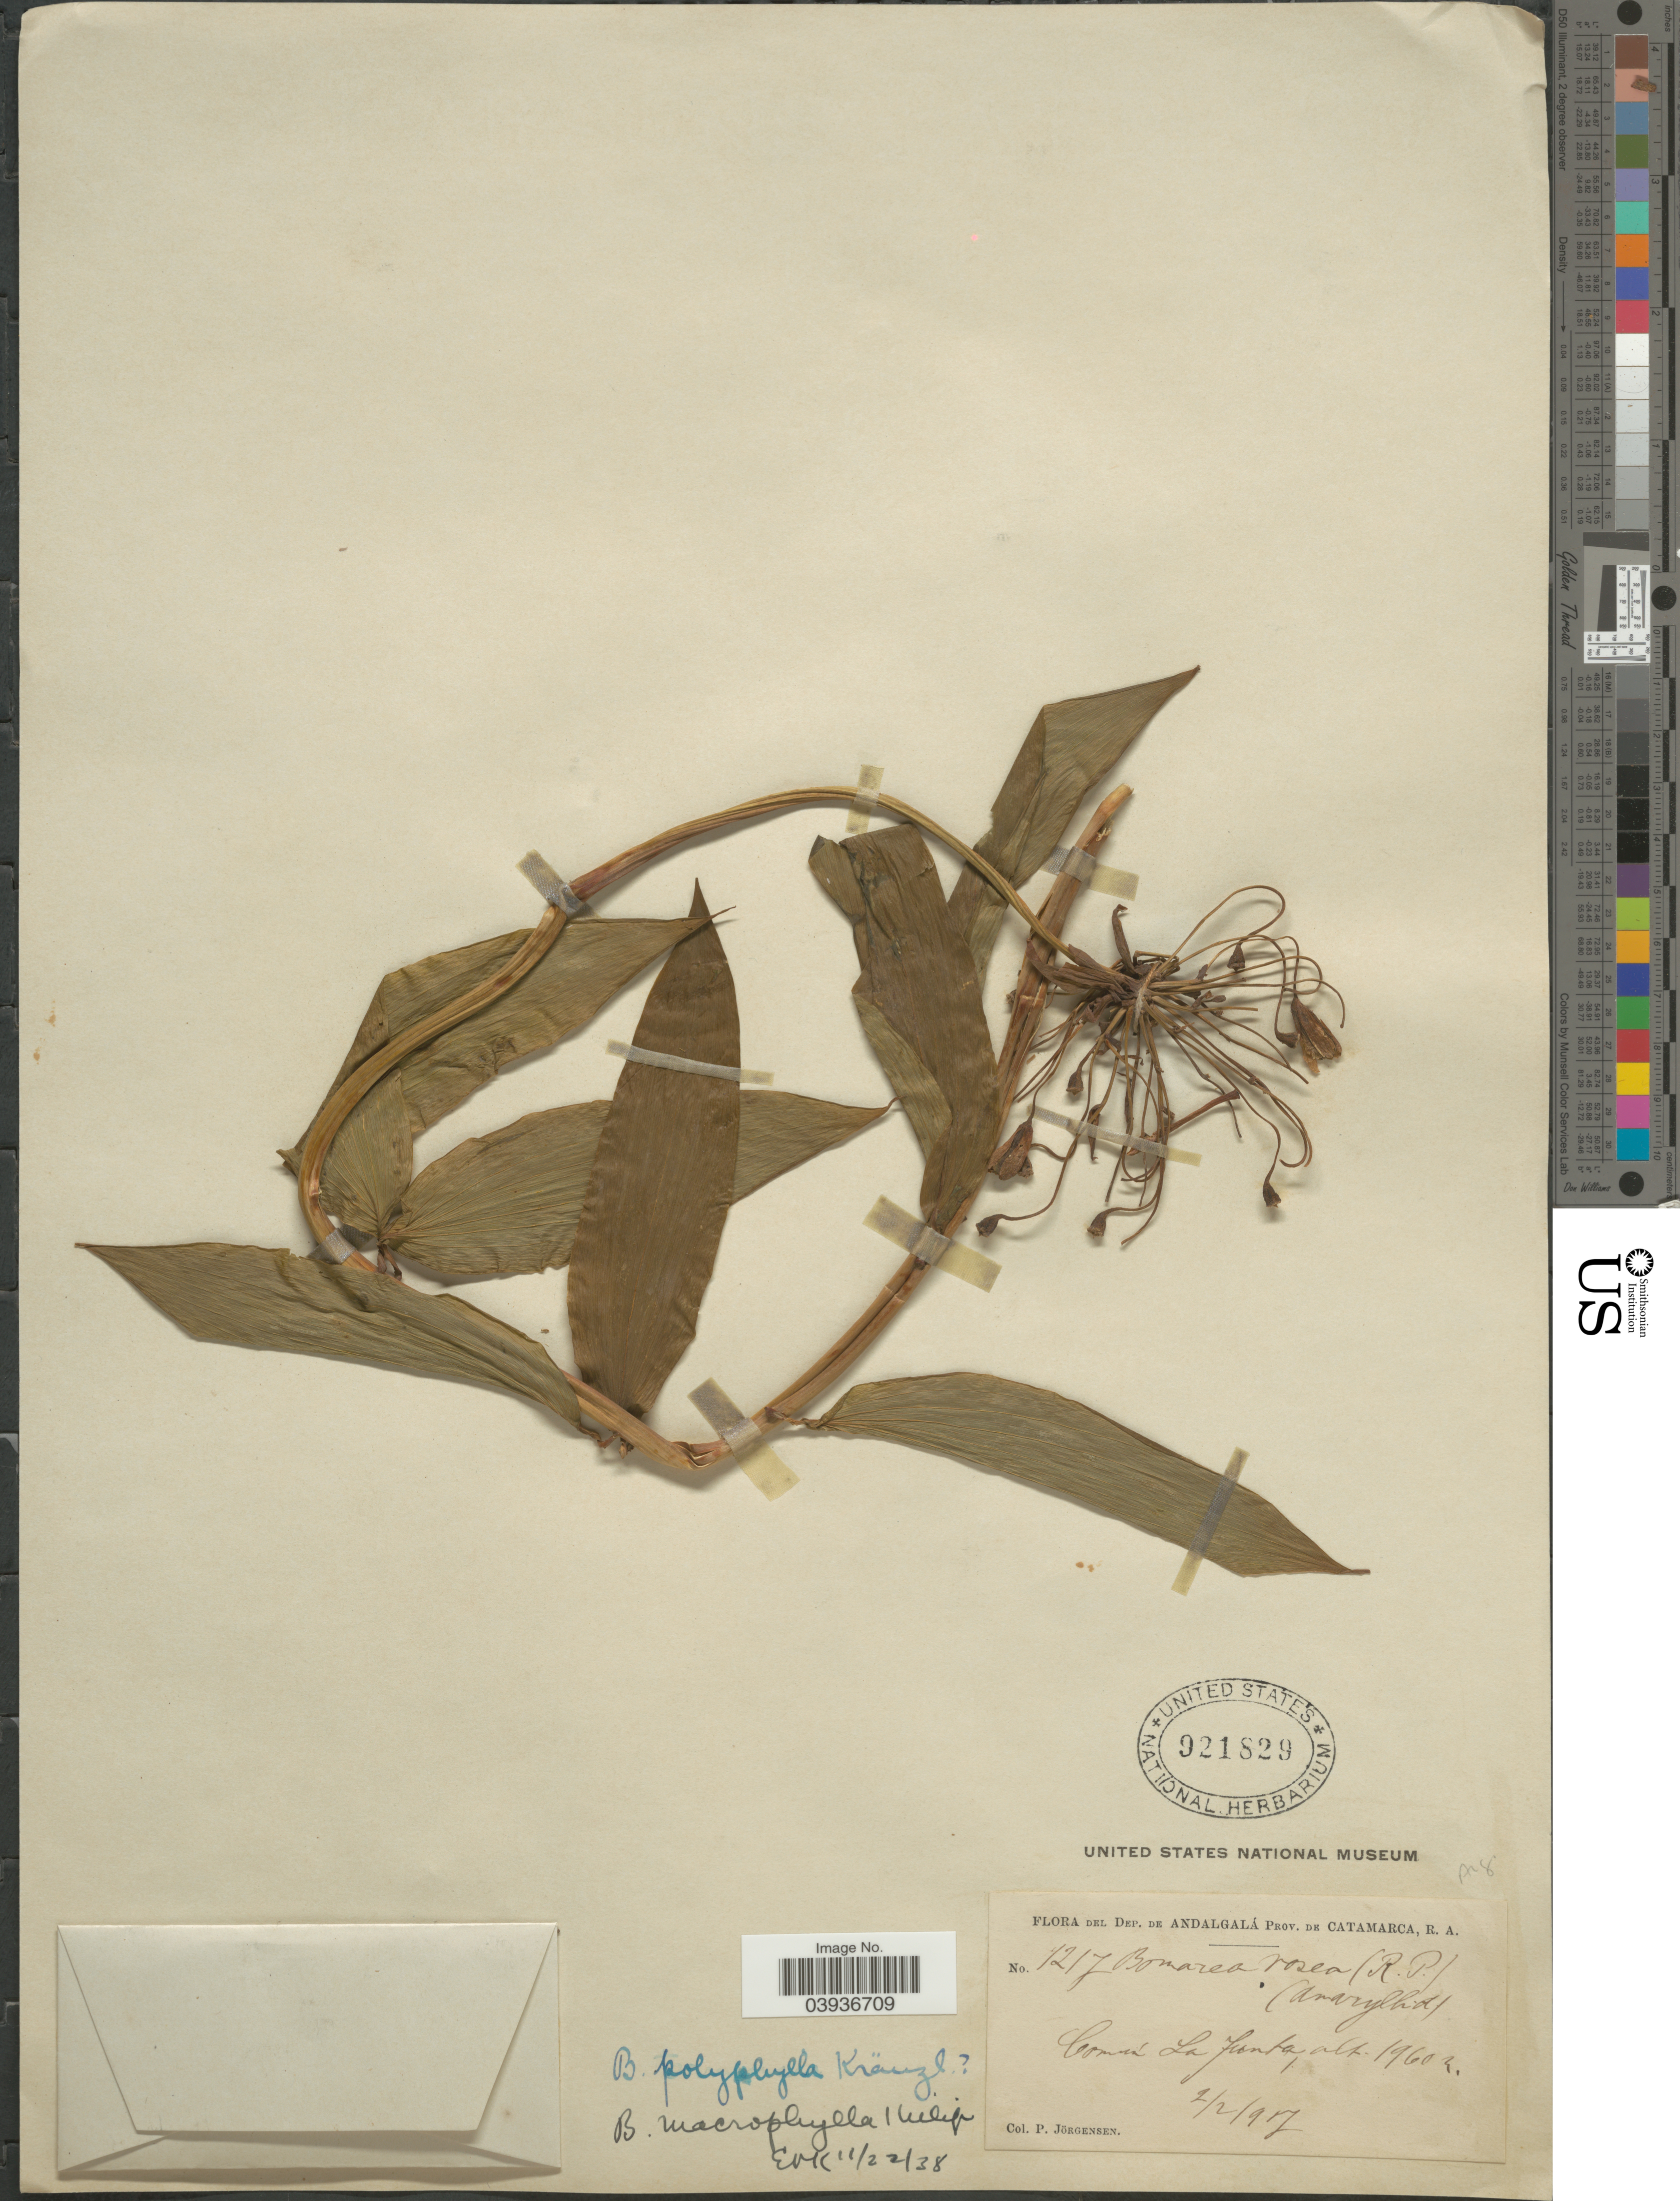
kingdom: Plantae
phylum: Tracheophyta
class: Liliopsida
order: Liliales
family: Alstroemeriaceae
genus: Bomarea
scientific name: Bomarea ovata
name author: (Cav.) Mirb.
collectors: P. Jörgensen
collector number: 1217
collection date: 1917-02-02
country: Argentina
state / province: Catamarca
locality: Dep. de Andalgalá Prov. de Catamarca. Común La Junta.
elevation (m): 1960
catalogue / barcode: US 921829